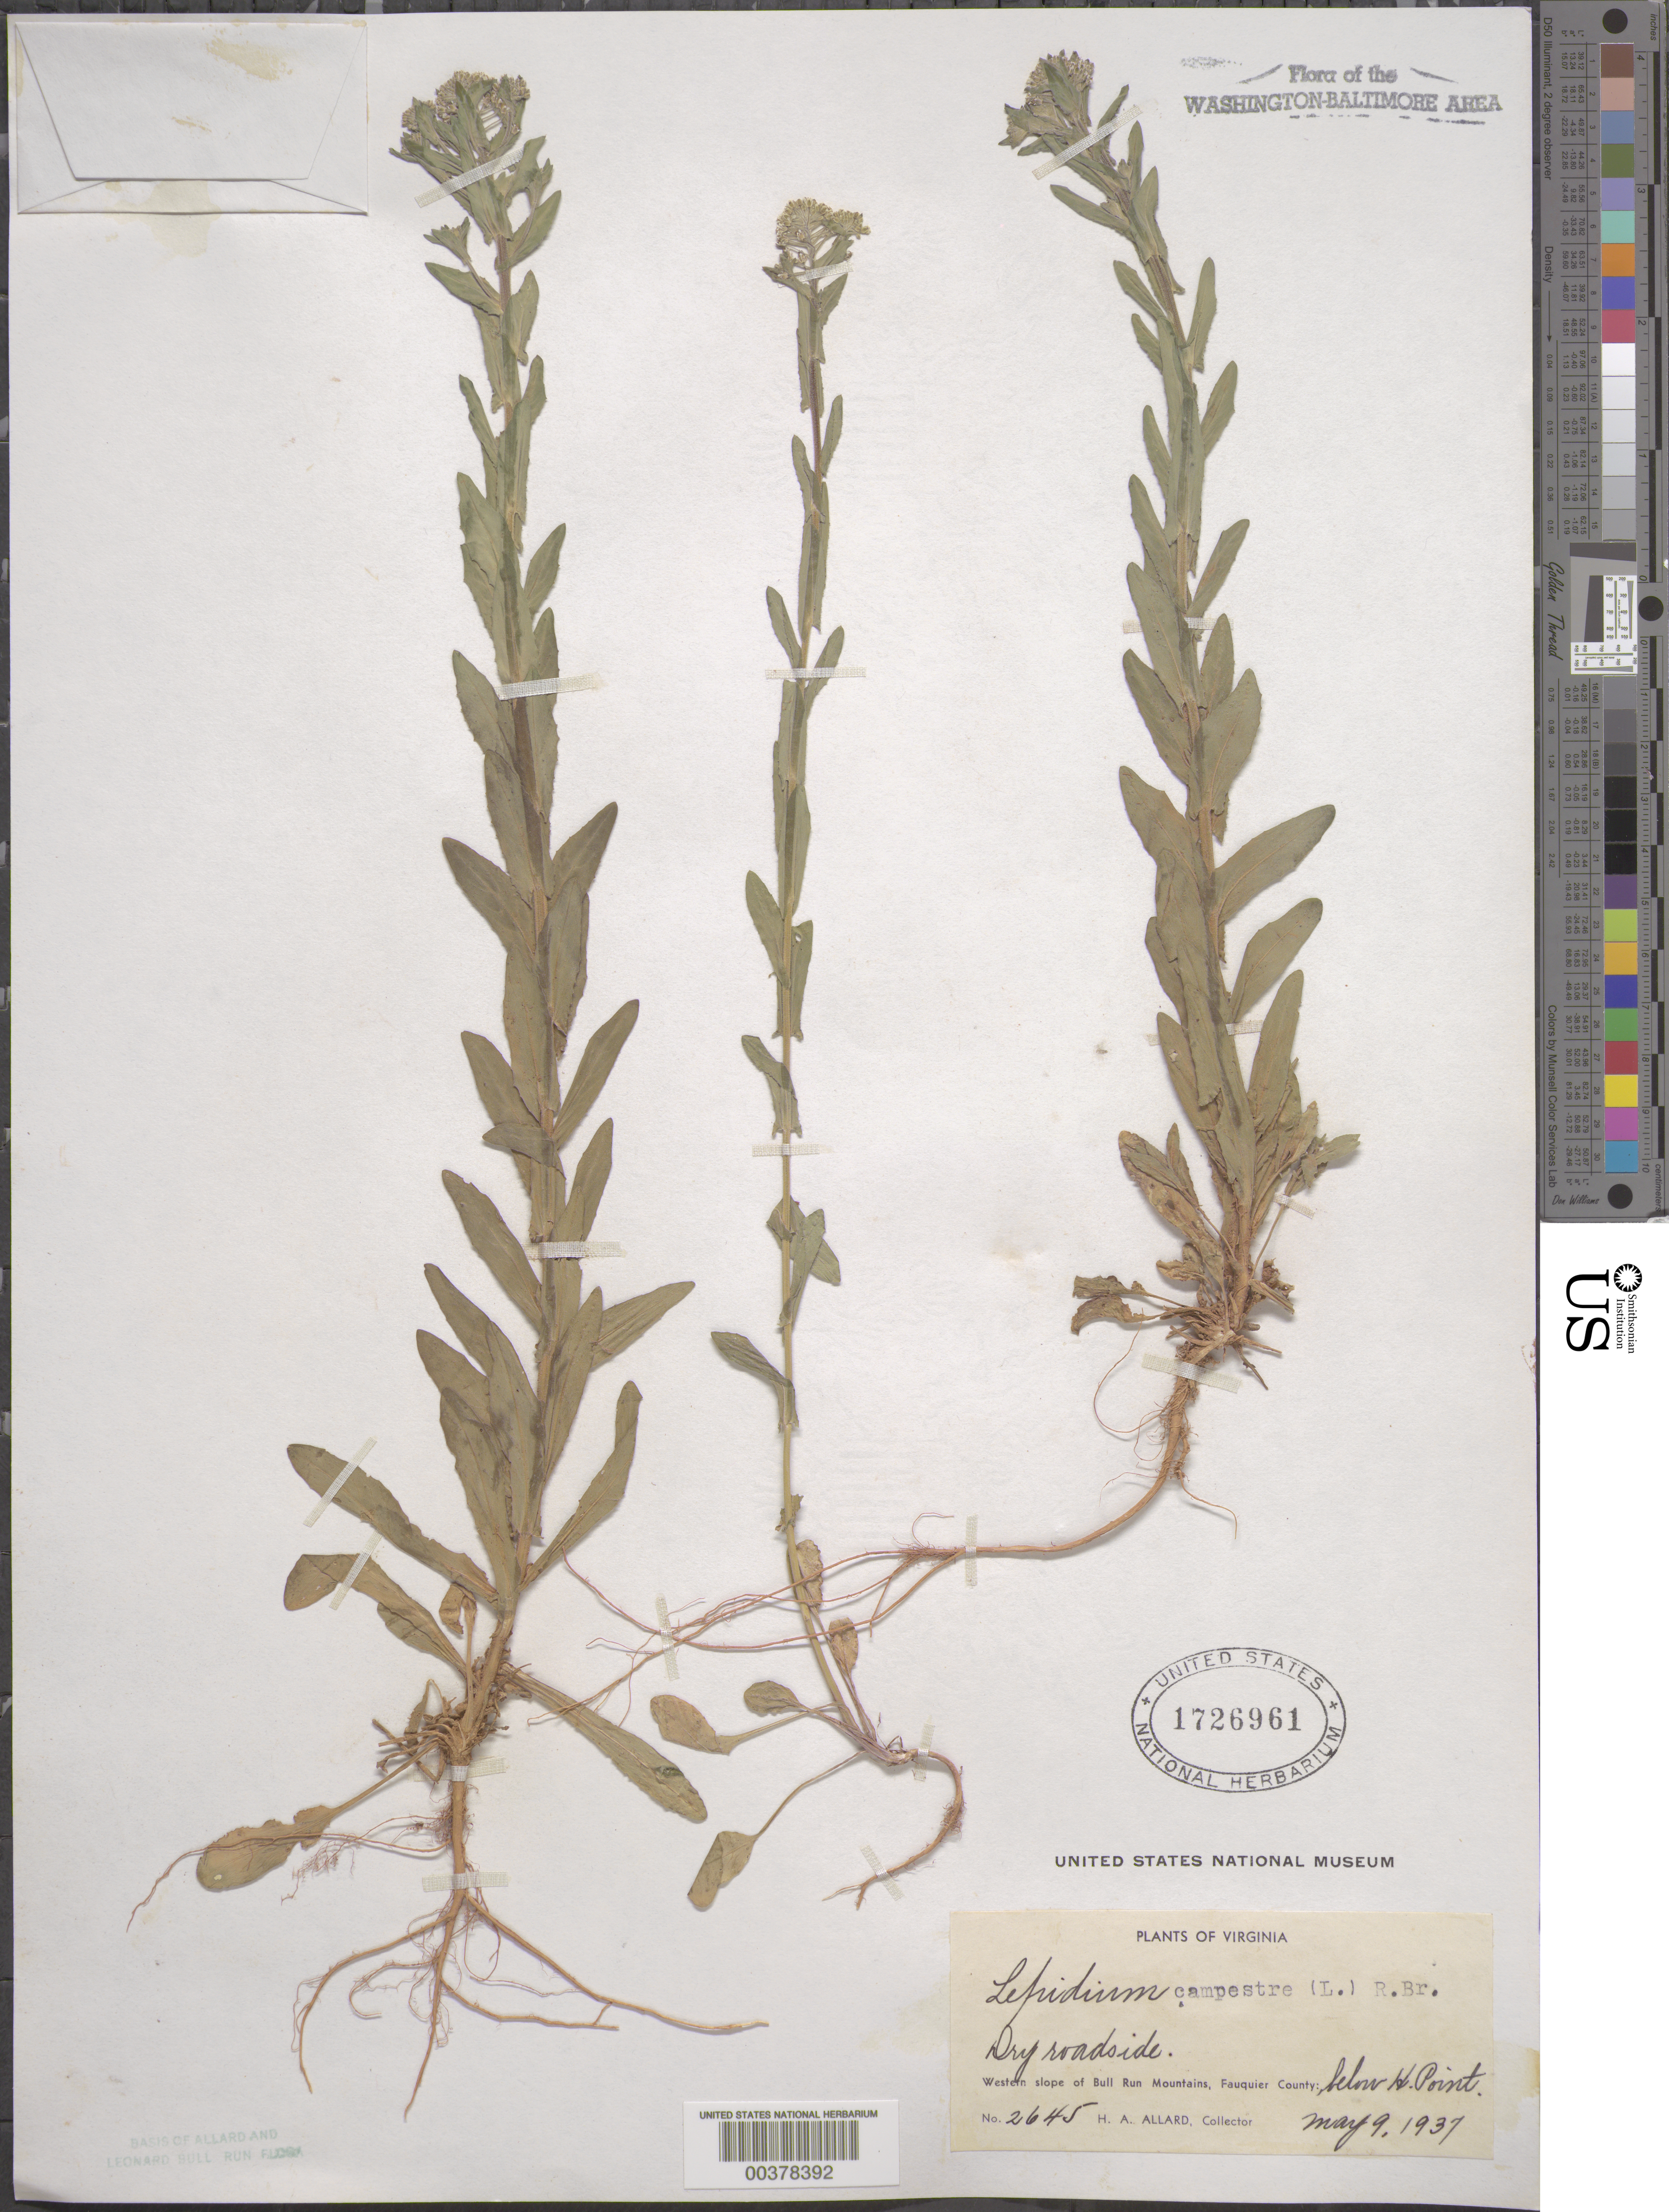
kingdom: Plantae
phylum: Tracheophyta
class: Magnoliopsida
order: Brassicales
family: Brassicaceae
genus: Lepidium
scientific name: Lepidium campestre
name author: (L.) W.T. Aiton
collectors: H. A. Allard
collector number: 2645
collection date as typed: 09 May 1937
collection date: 1937-05-09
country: United States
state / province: Virginia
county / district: Fauquier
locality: Below High Point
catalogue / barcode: US 1726961